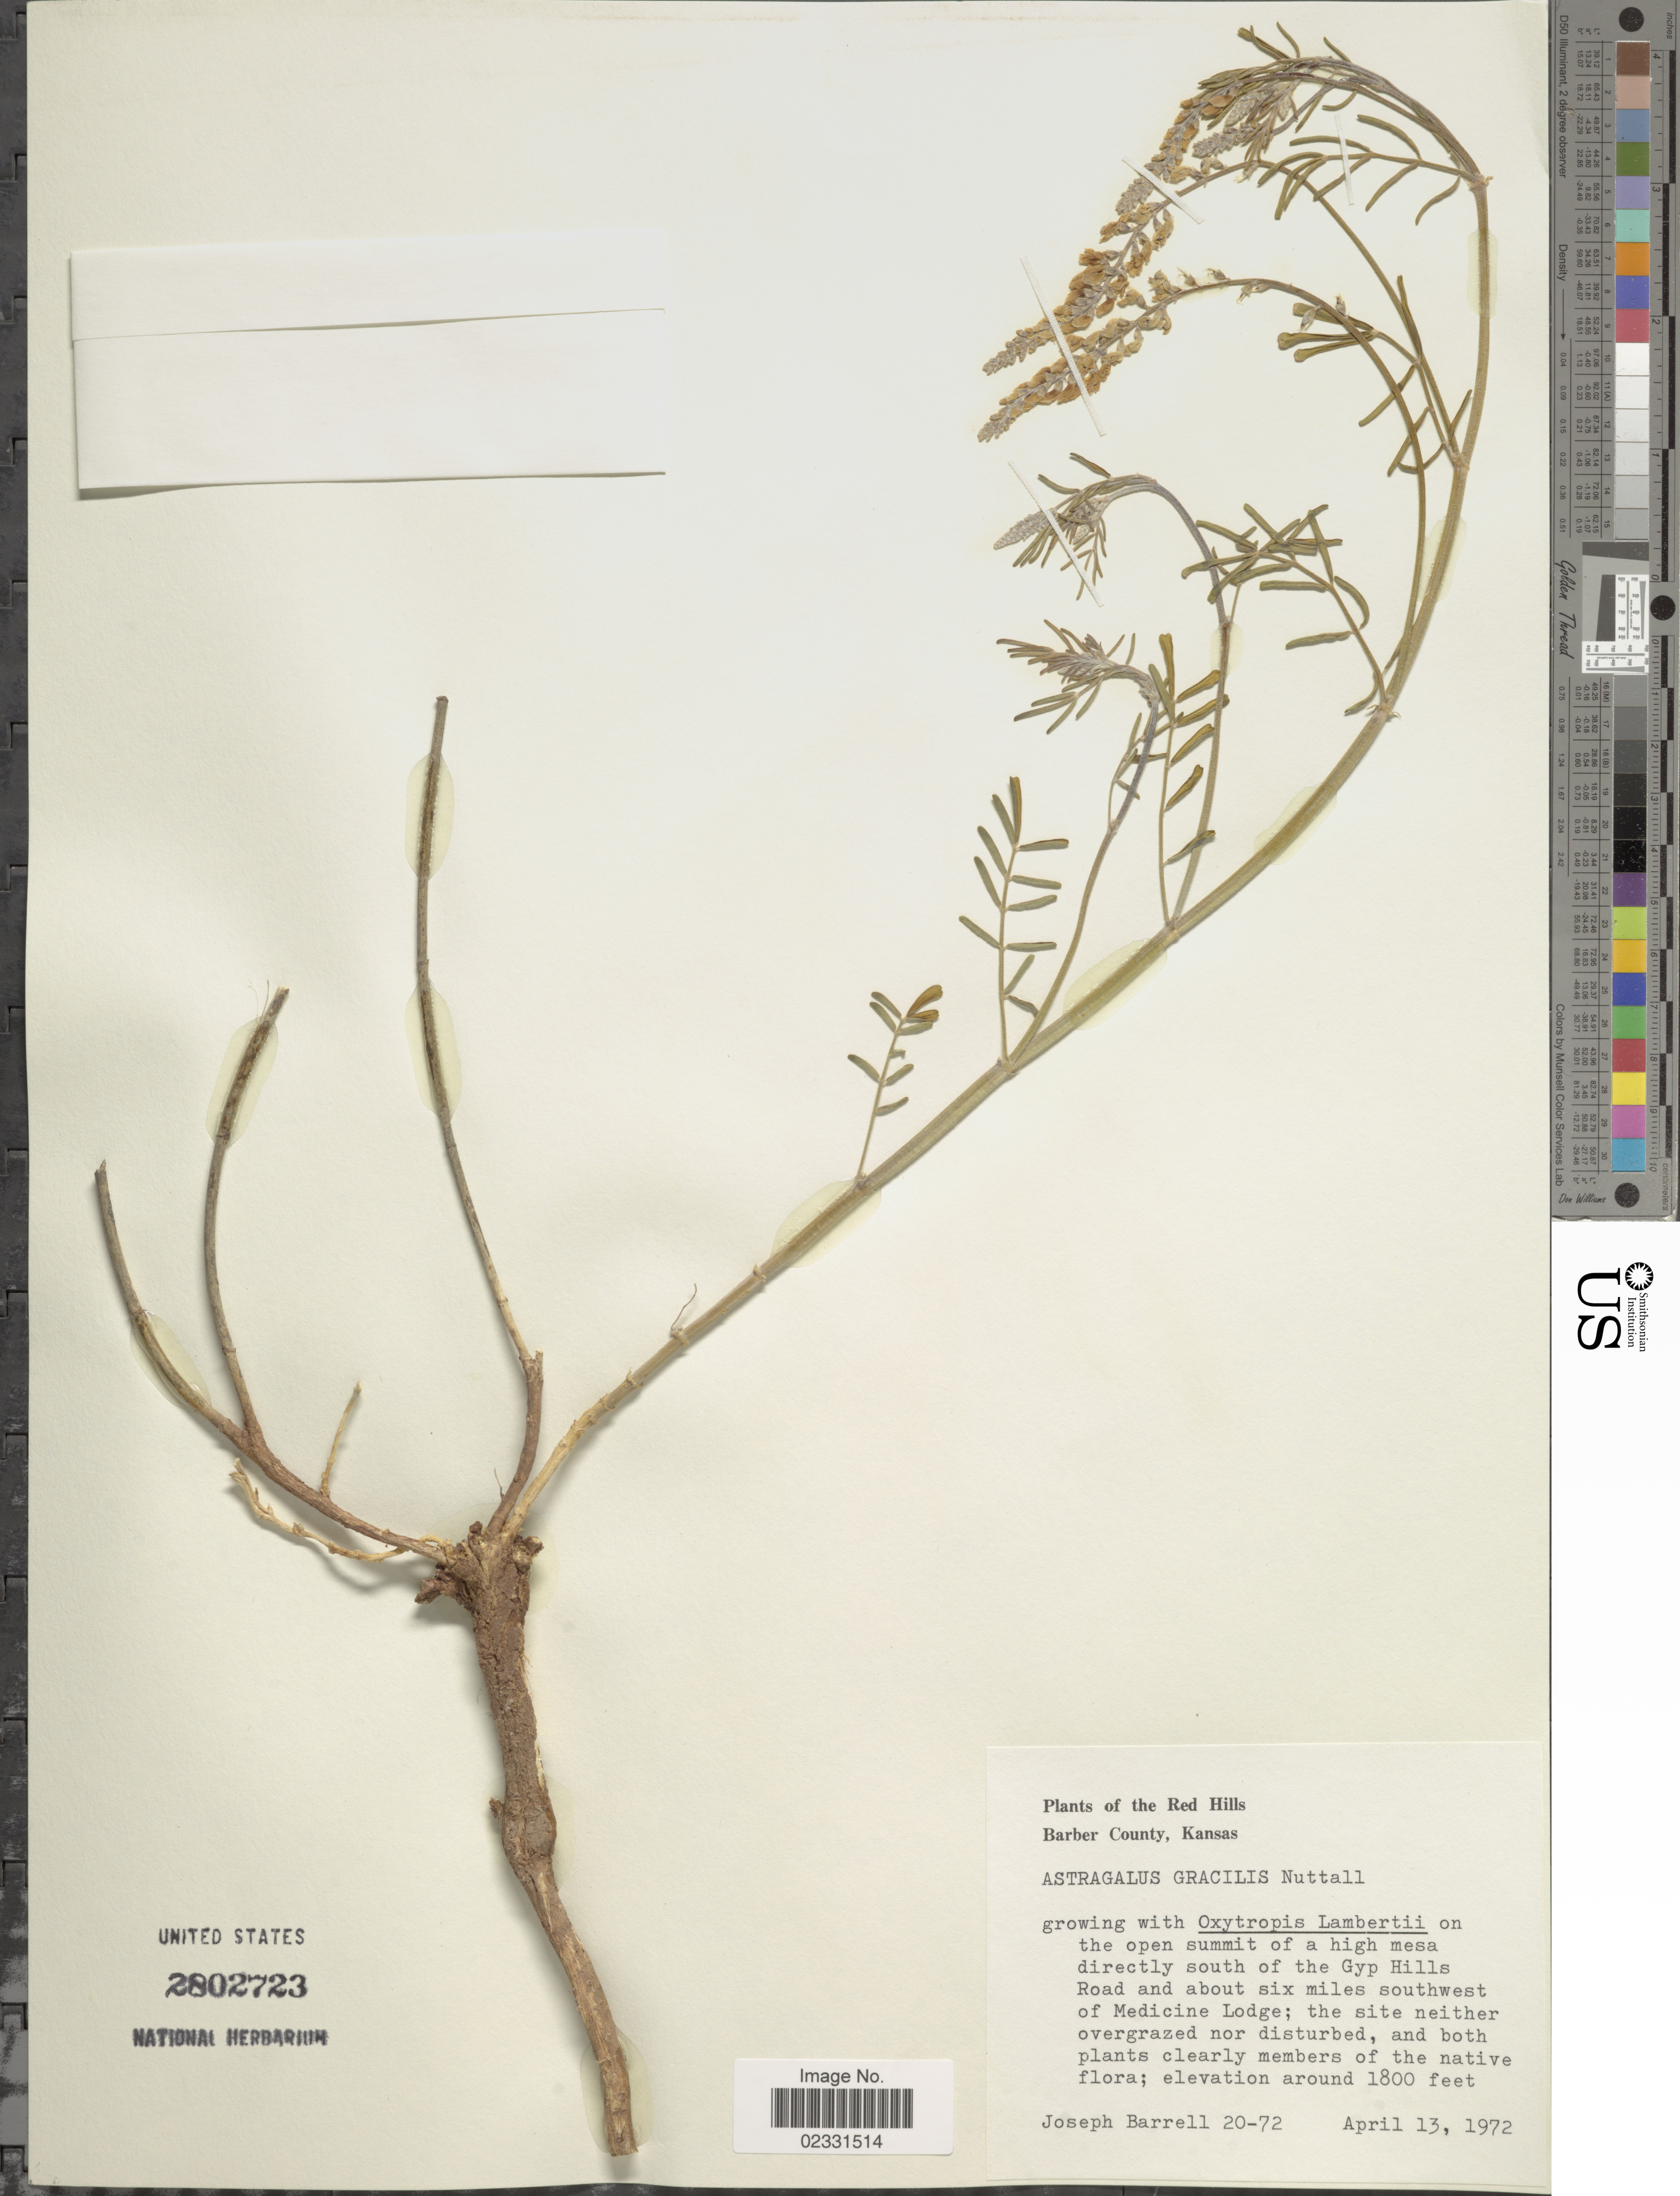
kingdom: Plantae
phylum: Tracheophyta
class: Magnoliopsida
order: Fabales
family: Fabaceae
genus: Astragalus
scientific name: Astragalus gracilis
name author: Nutt.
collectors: J. Barrell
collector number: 20-72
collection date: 1972-04-13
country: United States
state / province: Kansas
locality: The Red Hills, Barber County, Kansas, The open summit of the high mesa directly south of the Gyp Hills Road and about six miles southwest of Medicine Lodge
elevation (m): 549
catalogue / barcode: US 2802723